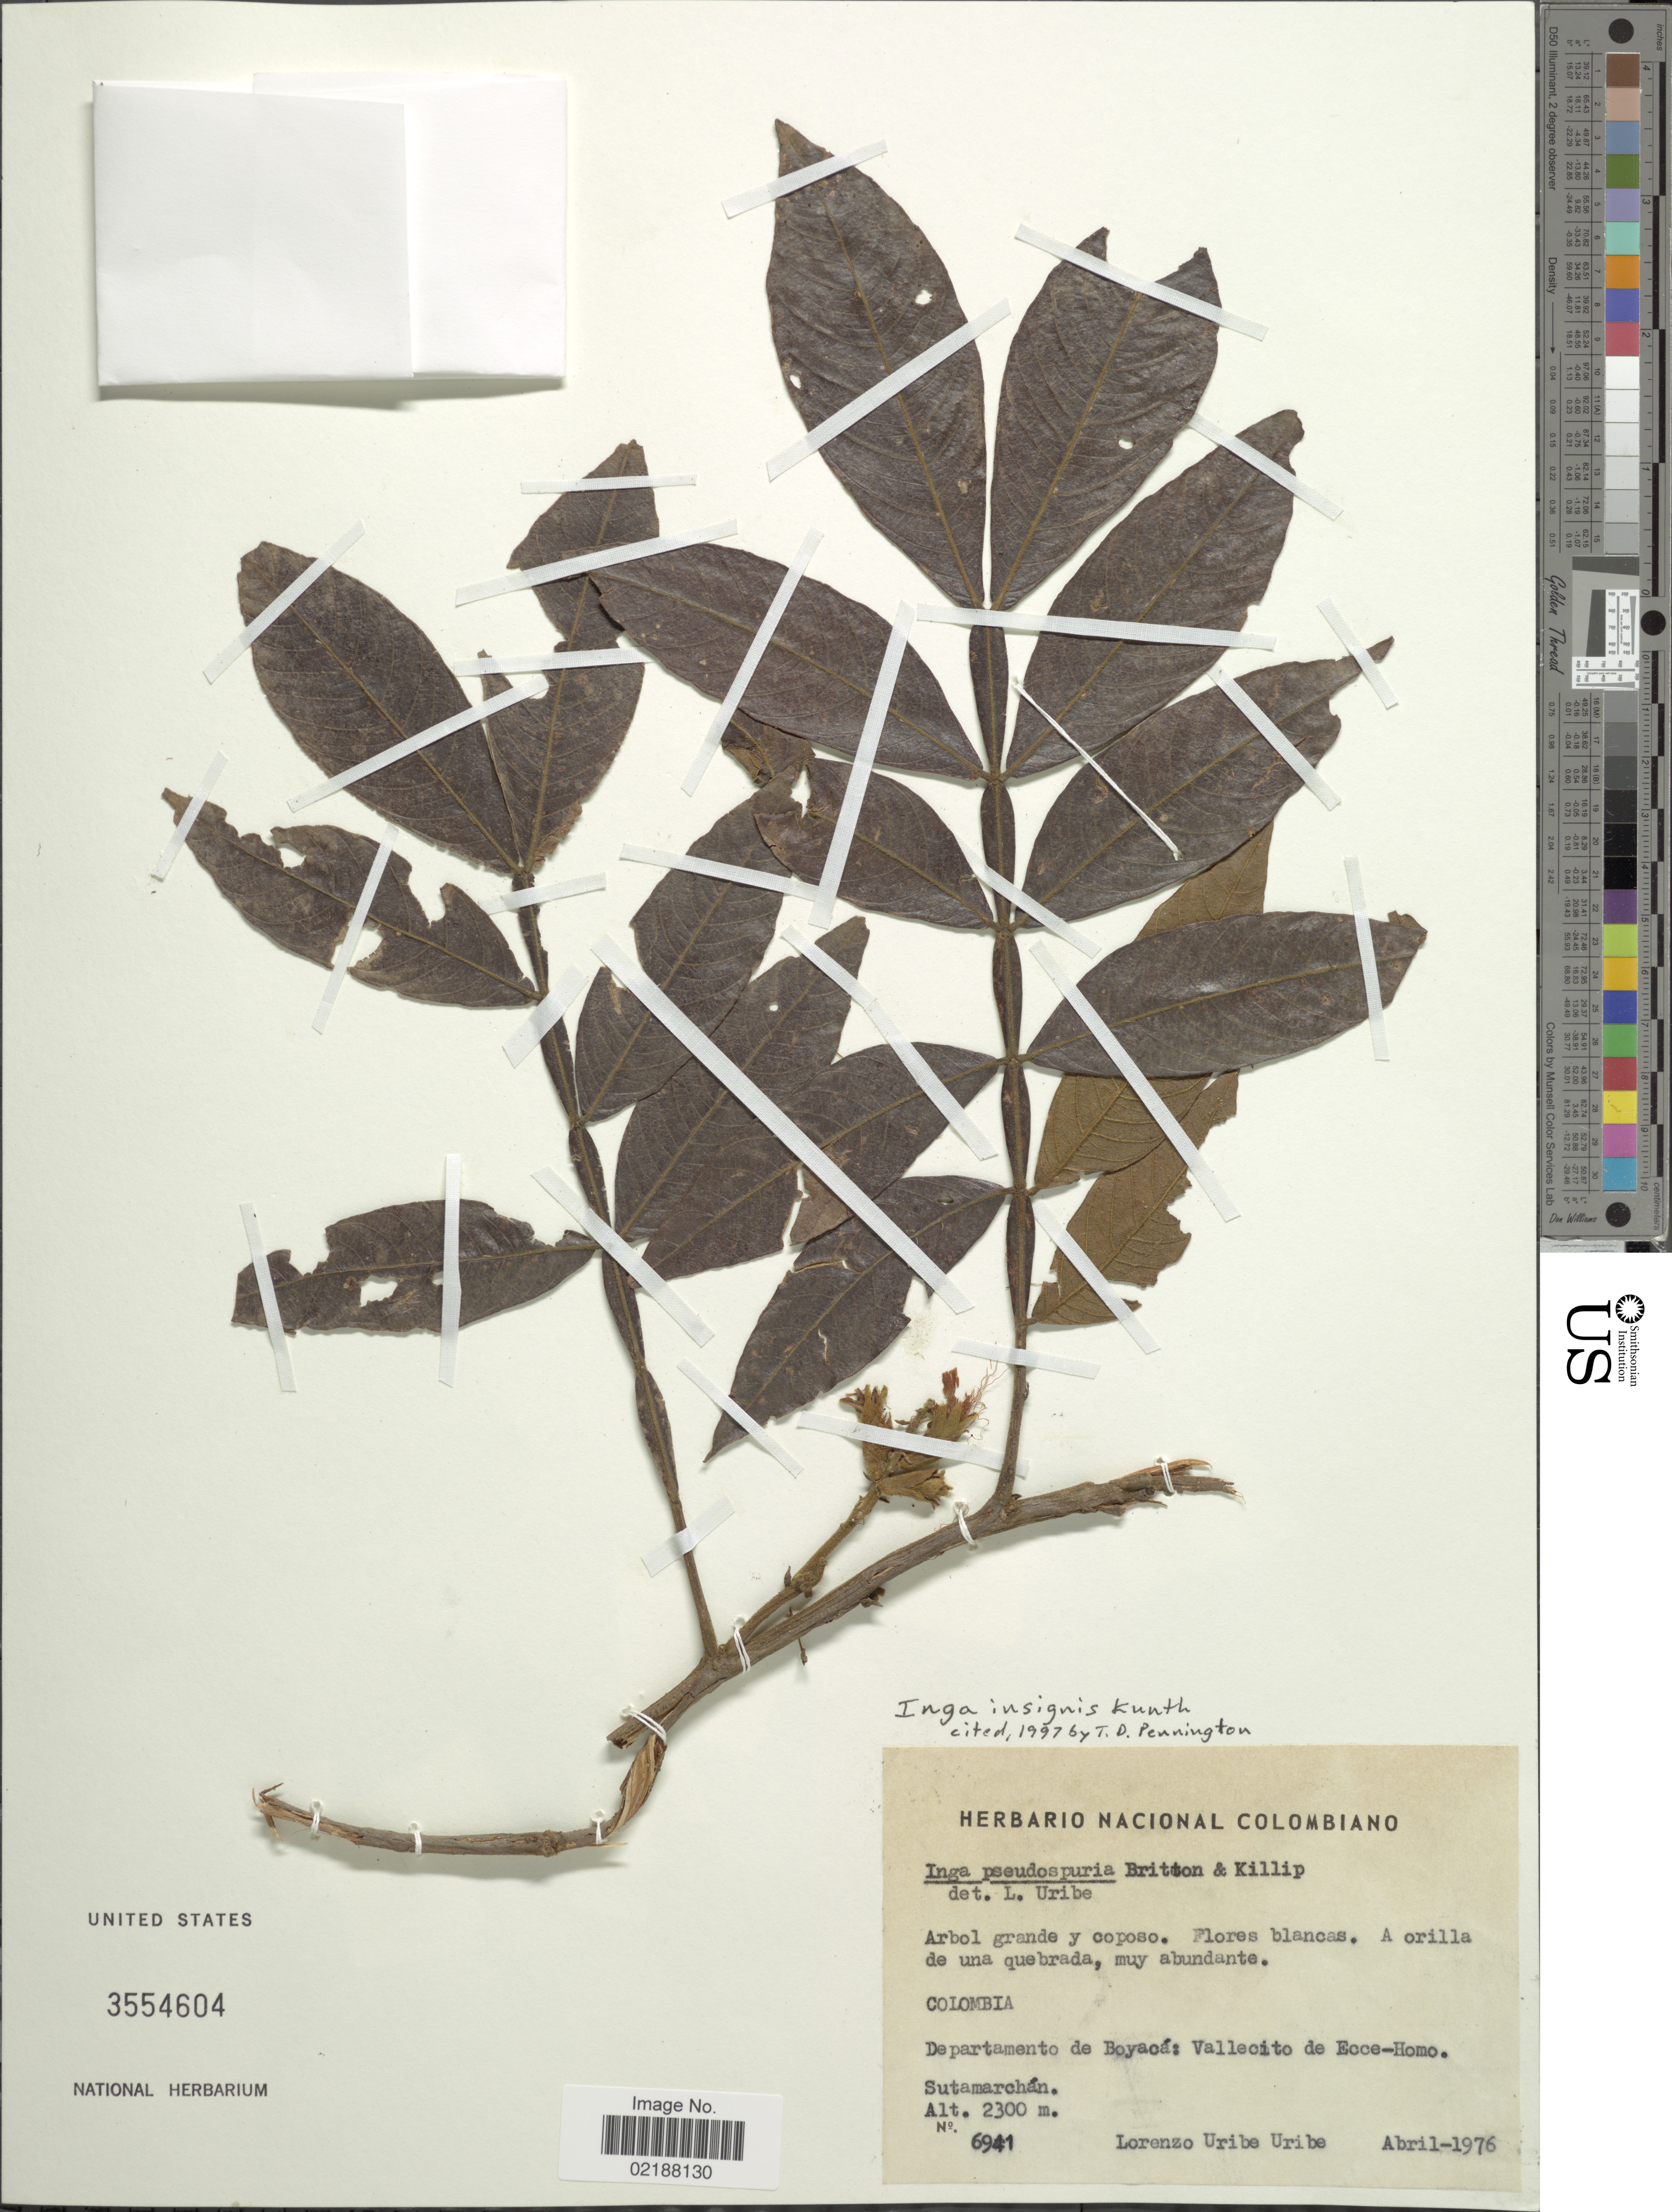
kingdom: Plantae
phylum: Tracheophyta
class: Magnoliopsida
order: Fabales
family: Fabaceae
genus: Inga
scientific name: Inga insignis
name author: Kunth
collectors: L. Uribe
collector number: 6941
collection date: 1976-04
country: Colombia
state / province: Boyacá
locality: Departamento de Boyacá: Vallecito de Ecce-Homo. Sutamarchán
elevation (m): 2300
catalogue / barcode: US 3554604